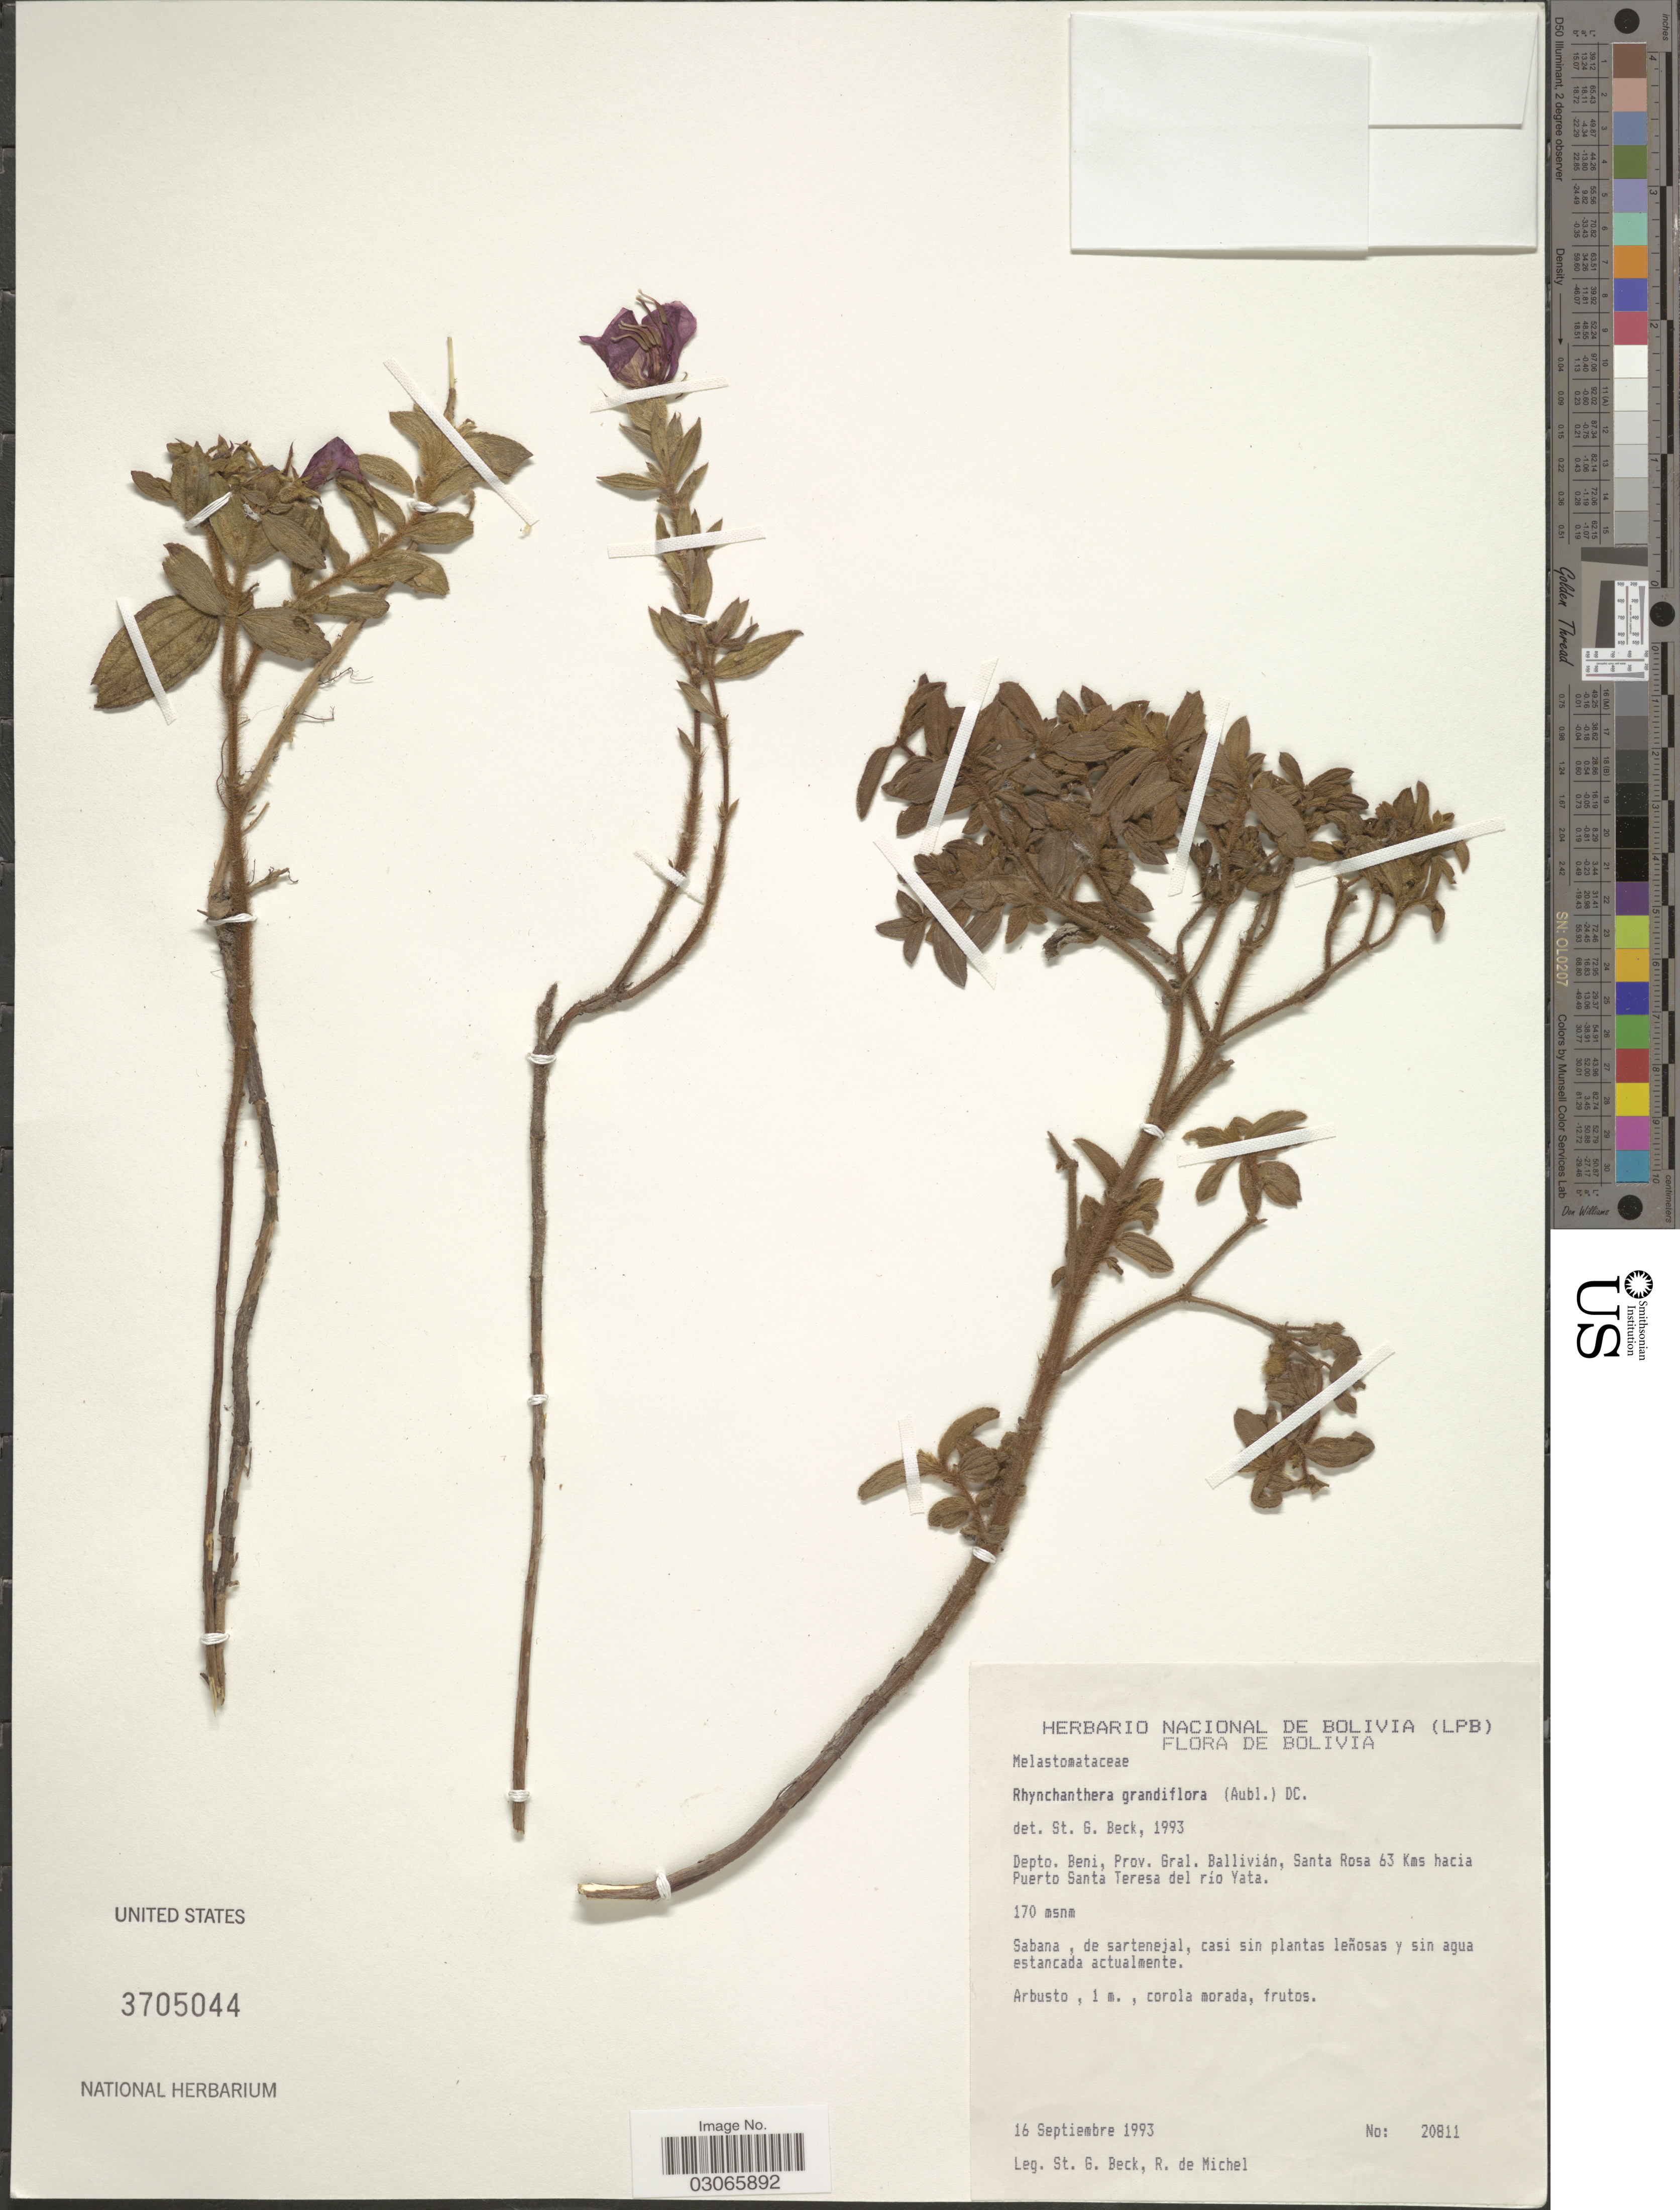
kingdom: Plantae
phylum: Tracheophyta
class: Magnoliopsida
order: Myrtales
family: Melastomataceae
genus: Rhynchanthera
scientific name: Rhynchanthera grandiflora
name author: (Aubl.) DC.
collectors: S. G. Beck & R. d. Michel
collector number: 20811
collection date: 1993-09-16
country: Bolivia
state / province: Beni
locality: Depto. Beni, Prov. Gral. Ballivián, Santa Rosa 63 Kms hacia Puerto Santa Teresa del río Yata.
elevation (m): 170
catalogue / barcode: US 3705044